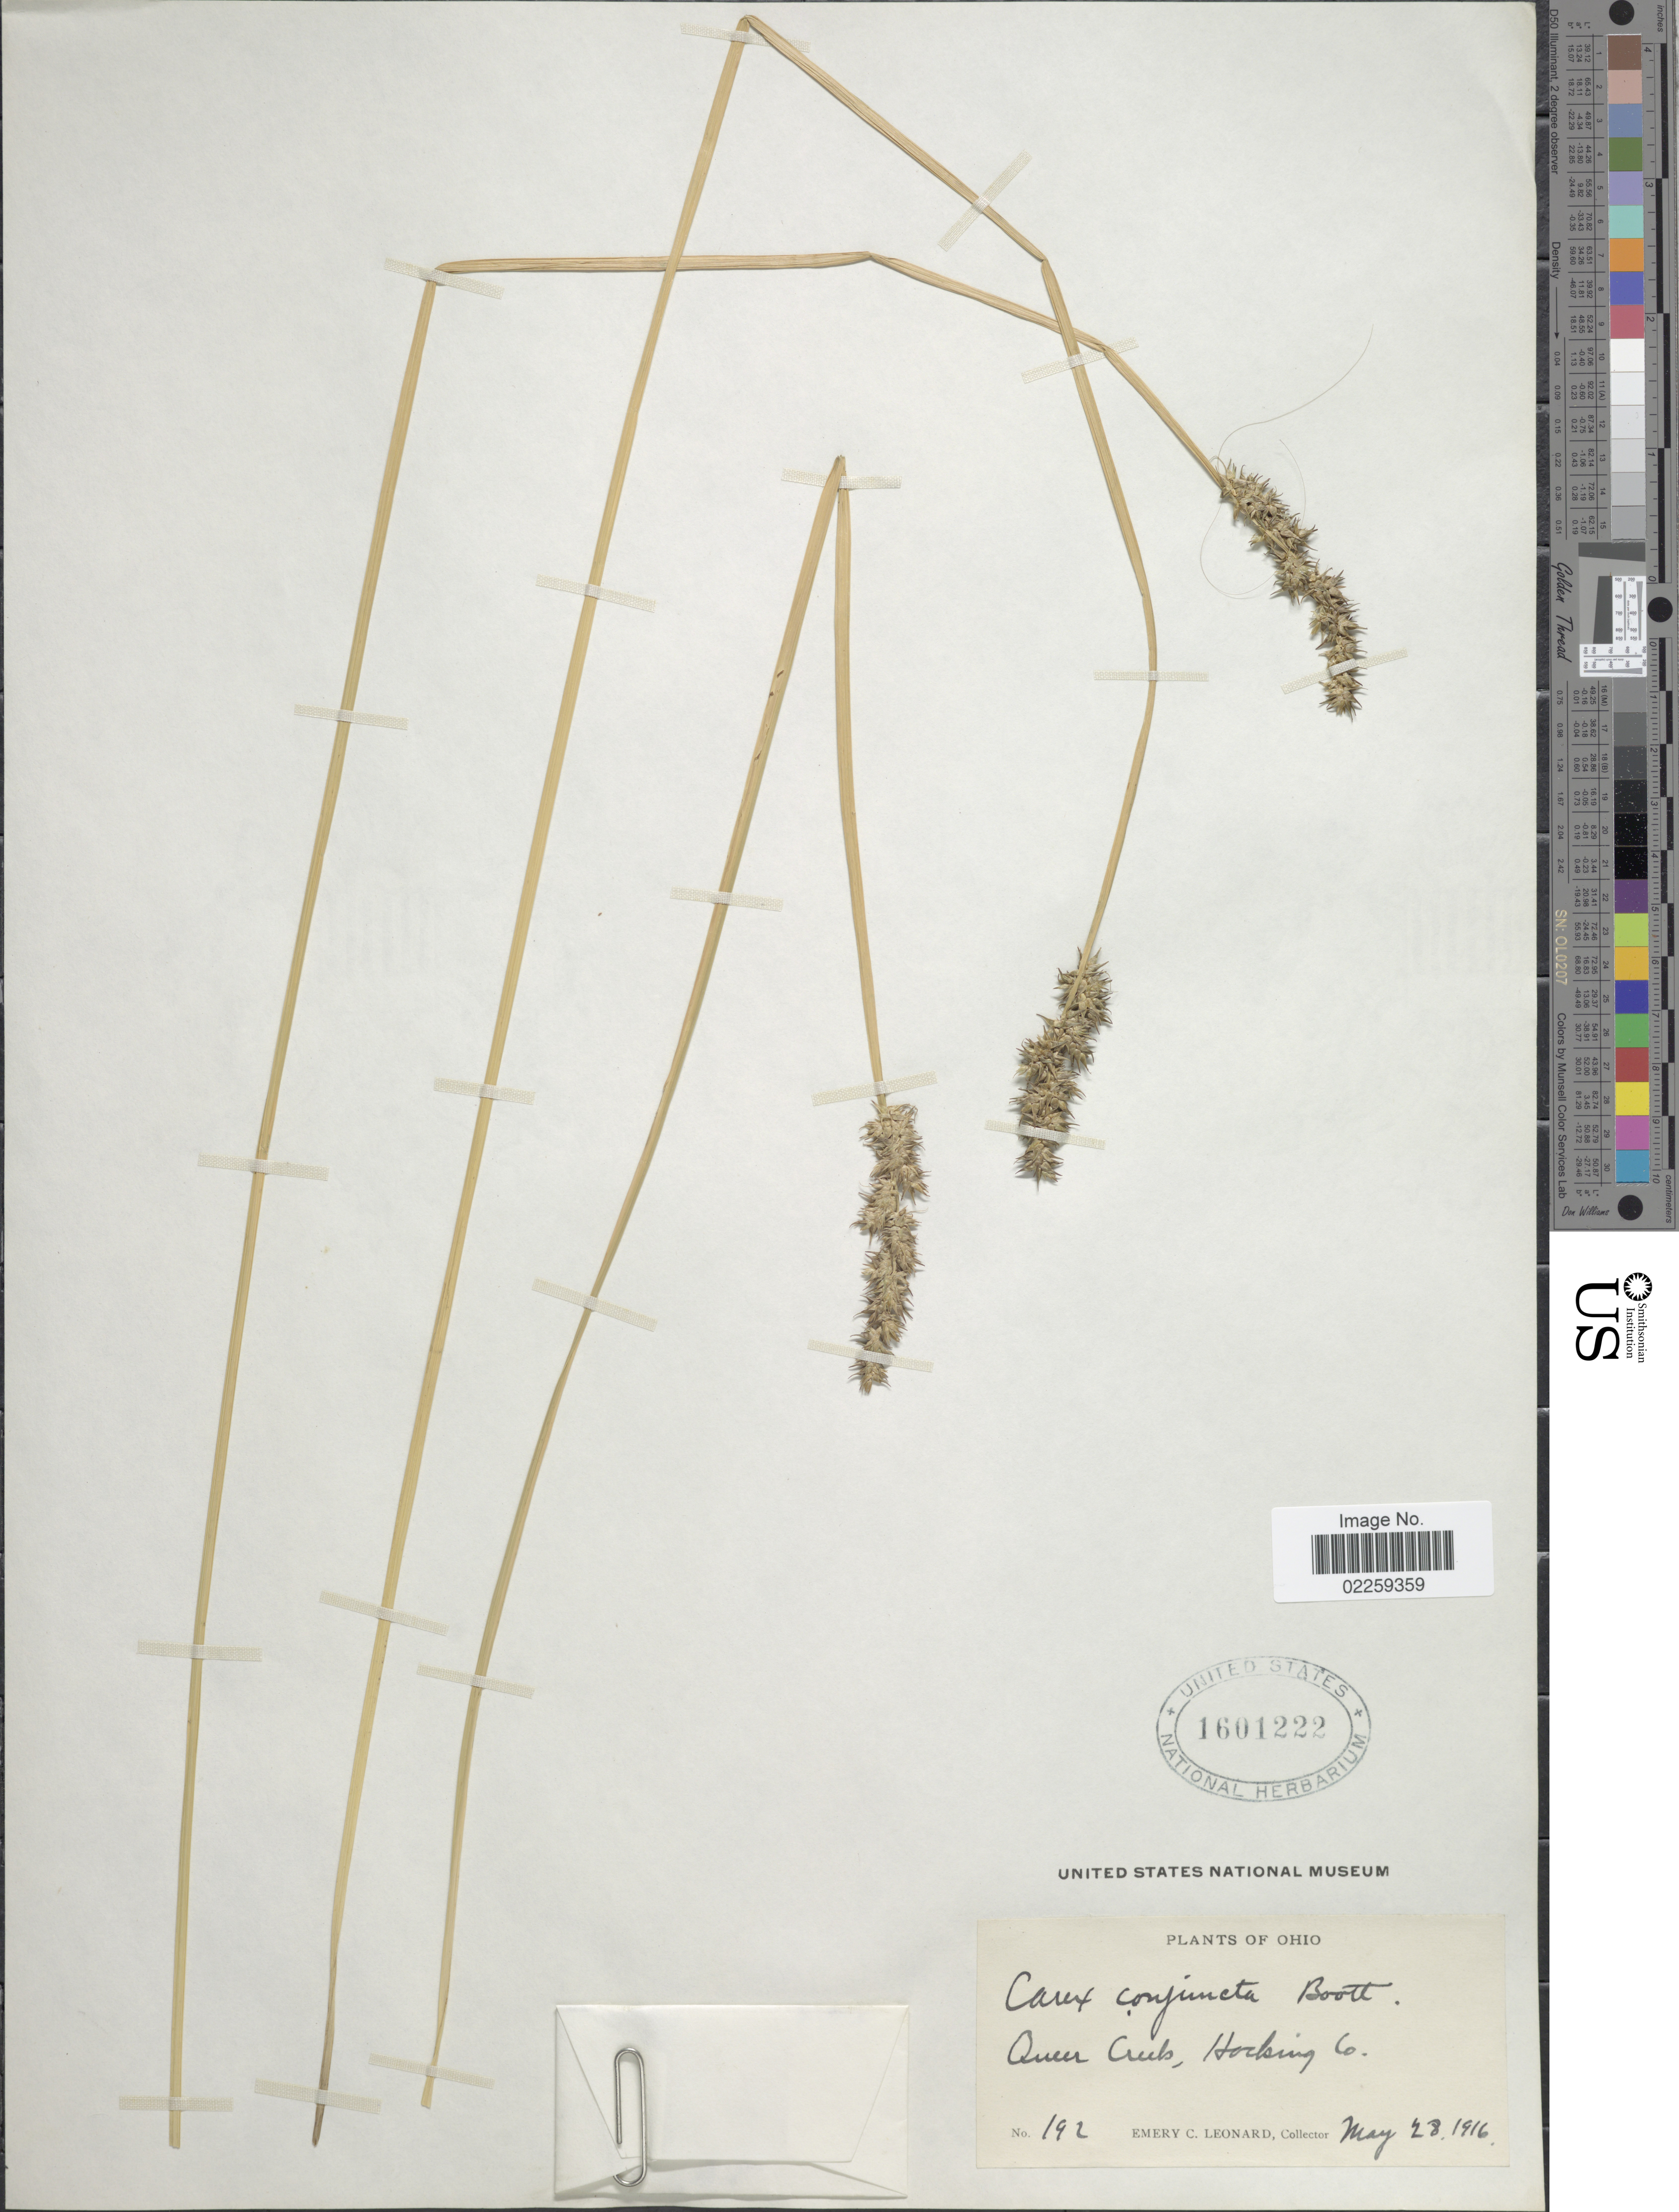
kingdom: Plantae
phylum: Tracheophyta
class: Liliopsida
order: Poales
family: Cyperaceae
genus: Carex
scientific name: Carex conjuncta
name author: Boott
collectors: E. C. Leonard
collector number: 192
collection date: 1916-05-28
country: United States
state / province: Ohio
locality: Queen Club, Hocking Co.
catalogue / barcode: US 1601222